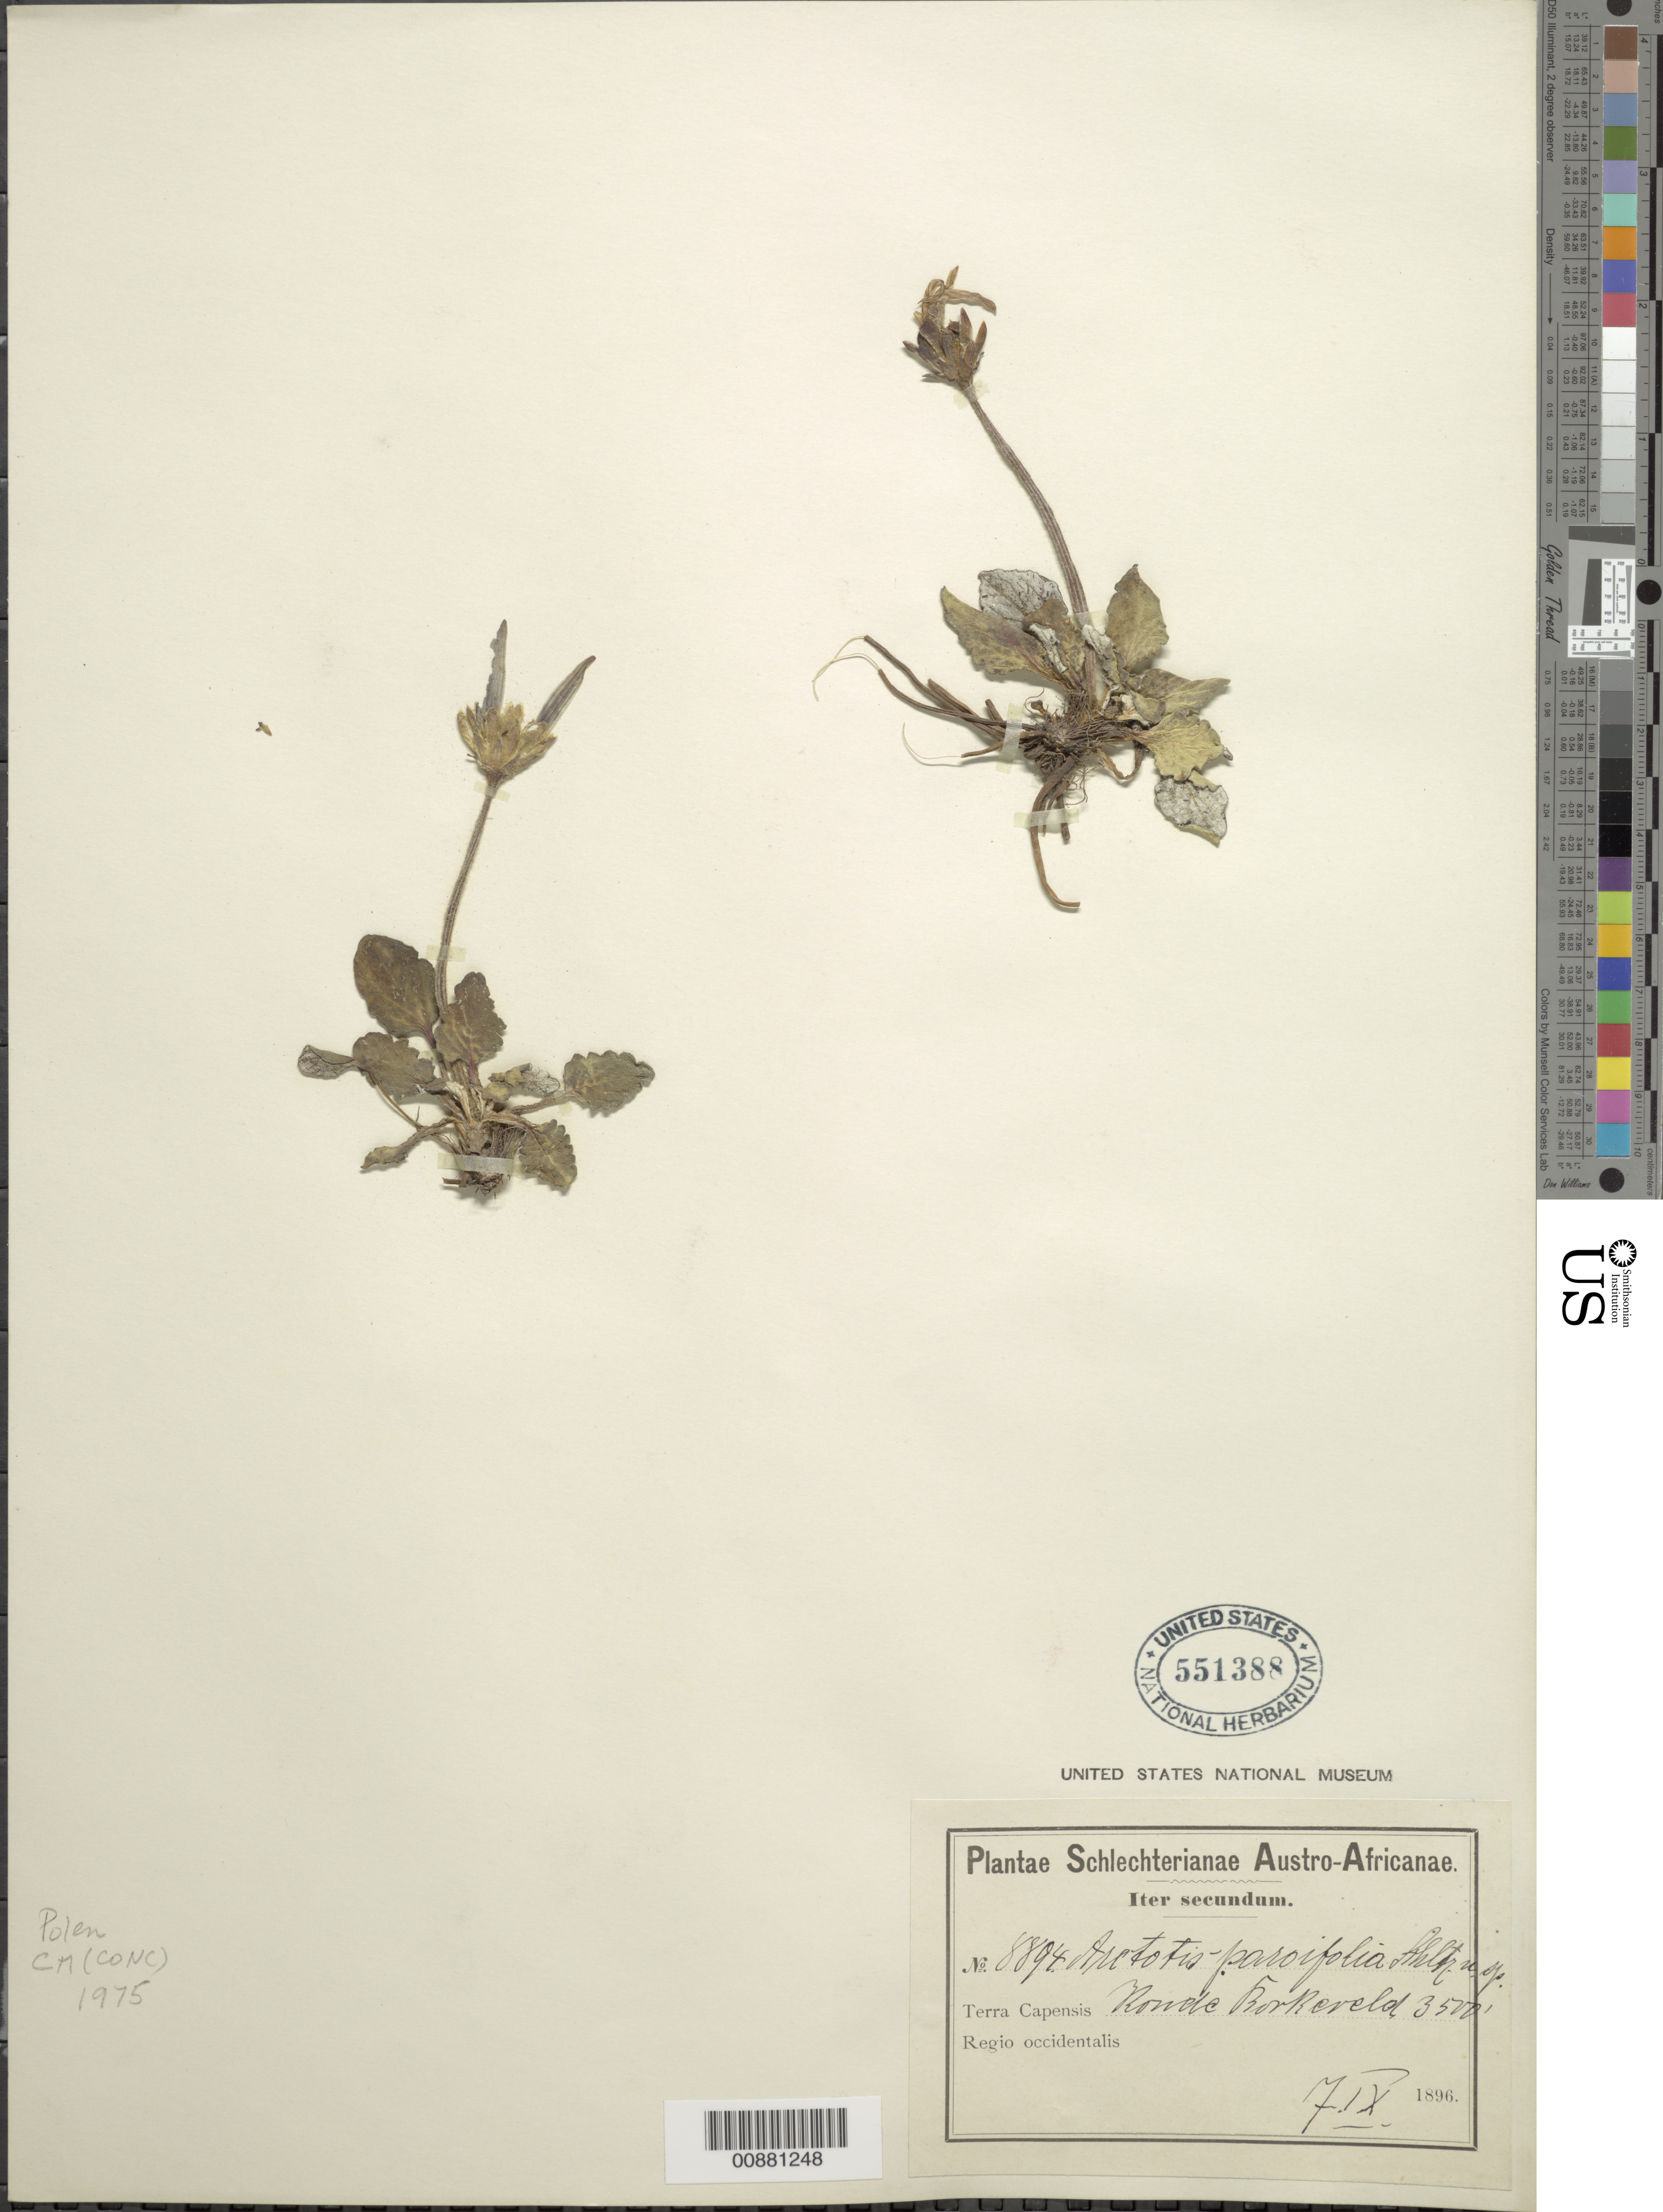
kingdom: Plantae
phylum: Tracheophyta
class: Magnoliopsida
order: Asterales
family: Asteraceae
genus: Arctotis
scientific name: Arctotis sp. nov.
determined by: Polen, --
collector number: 8894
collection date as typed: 7 September 1896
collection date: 1896-09-07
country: South Africa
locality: Rowcie BorReveld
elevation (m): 1067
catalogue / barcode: US 551388